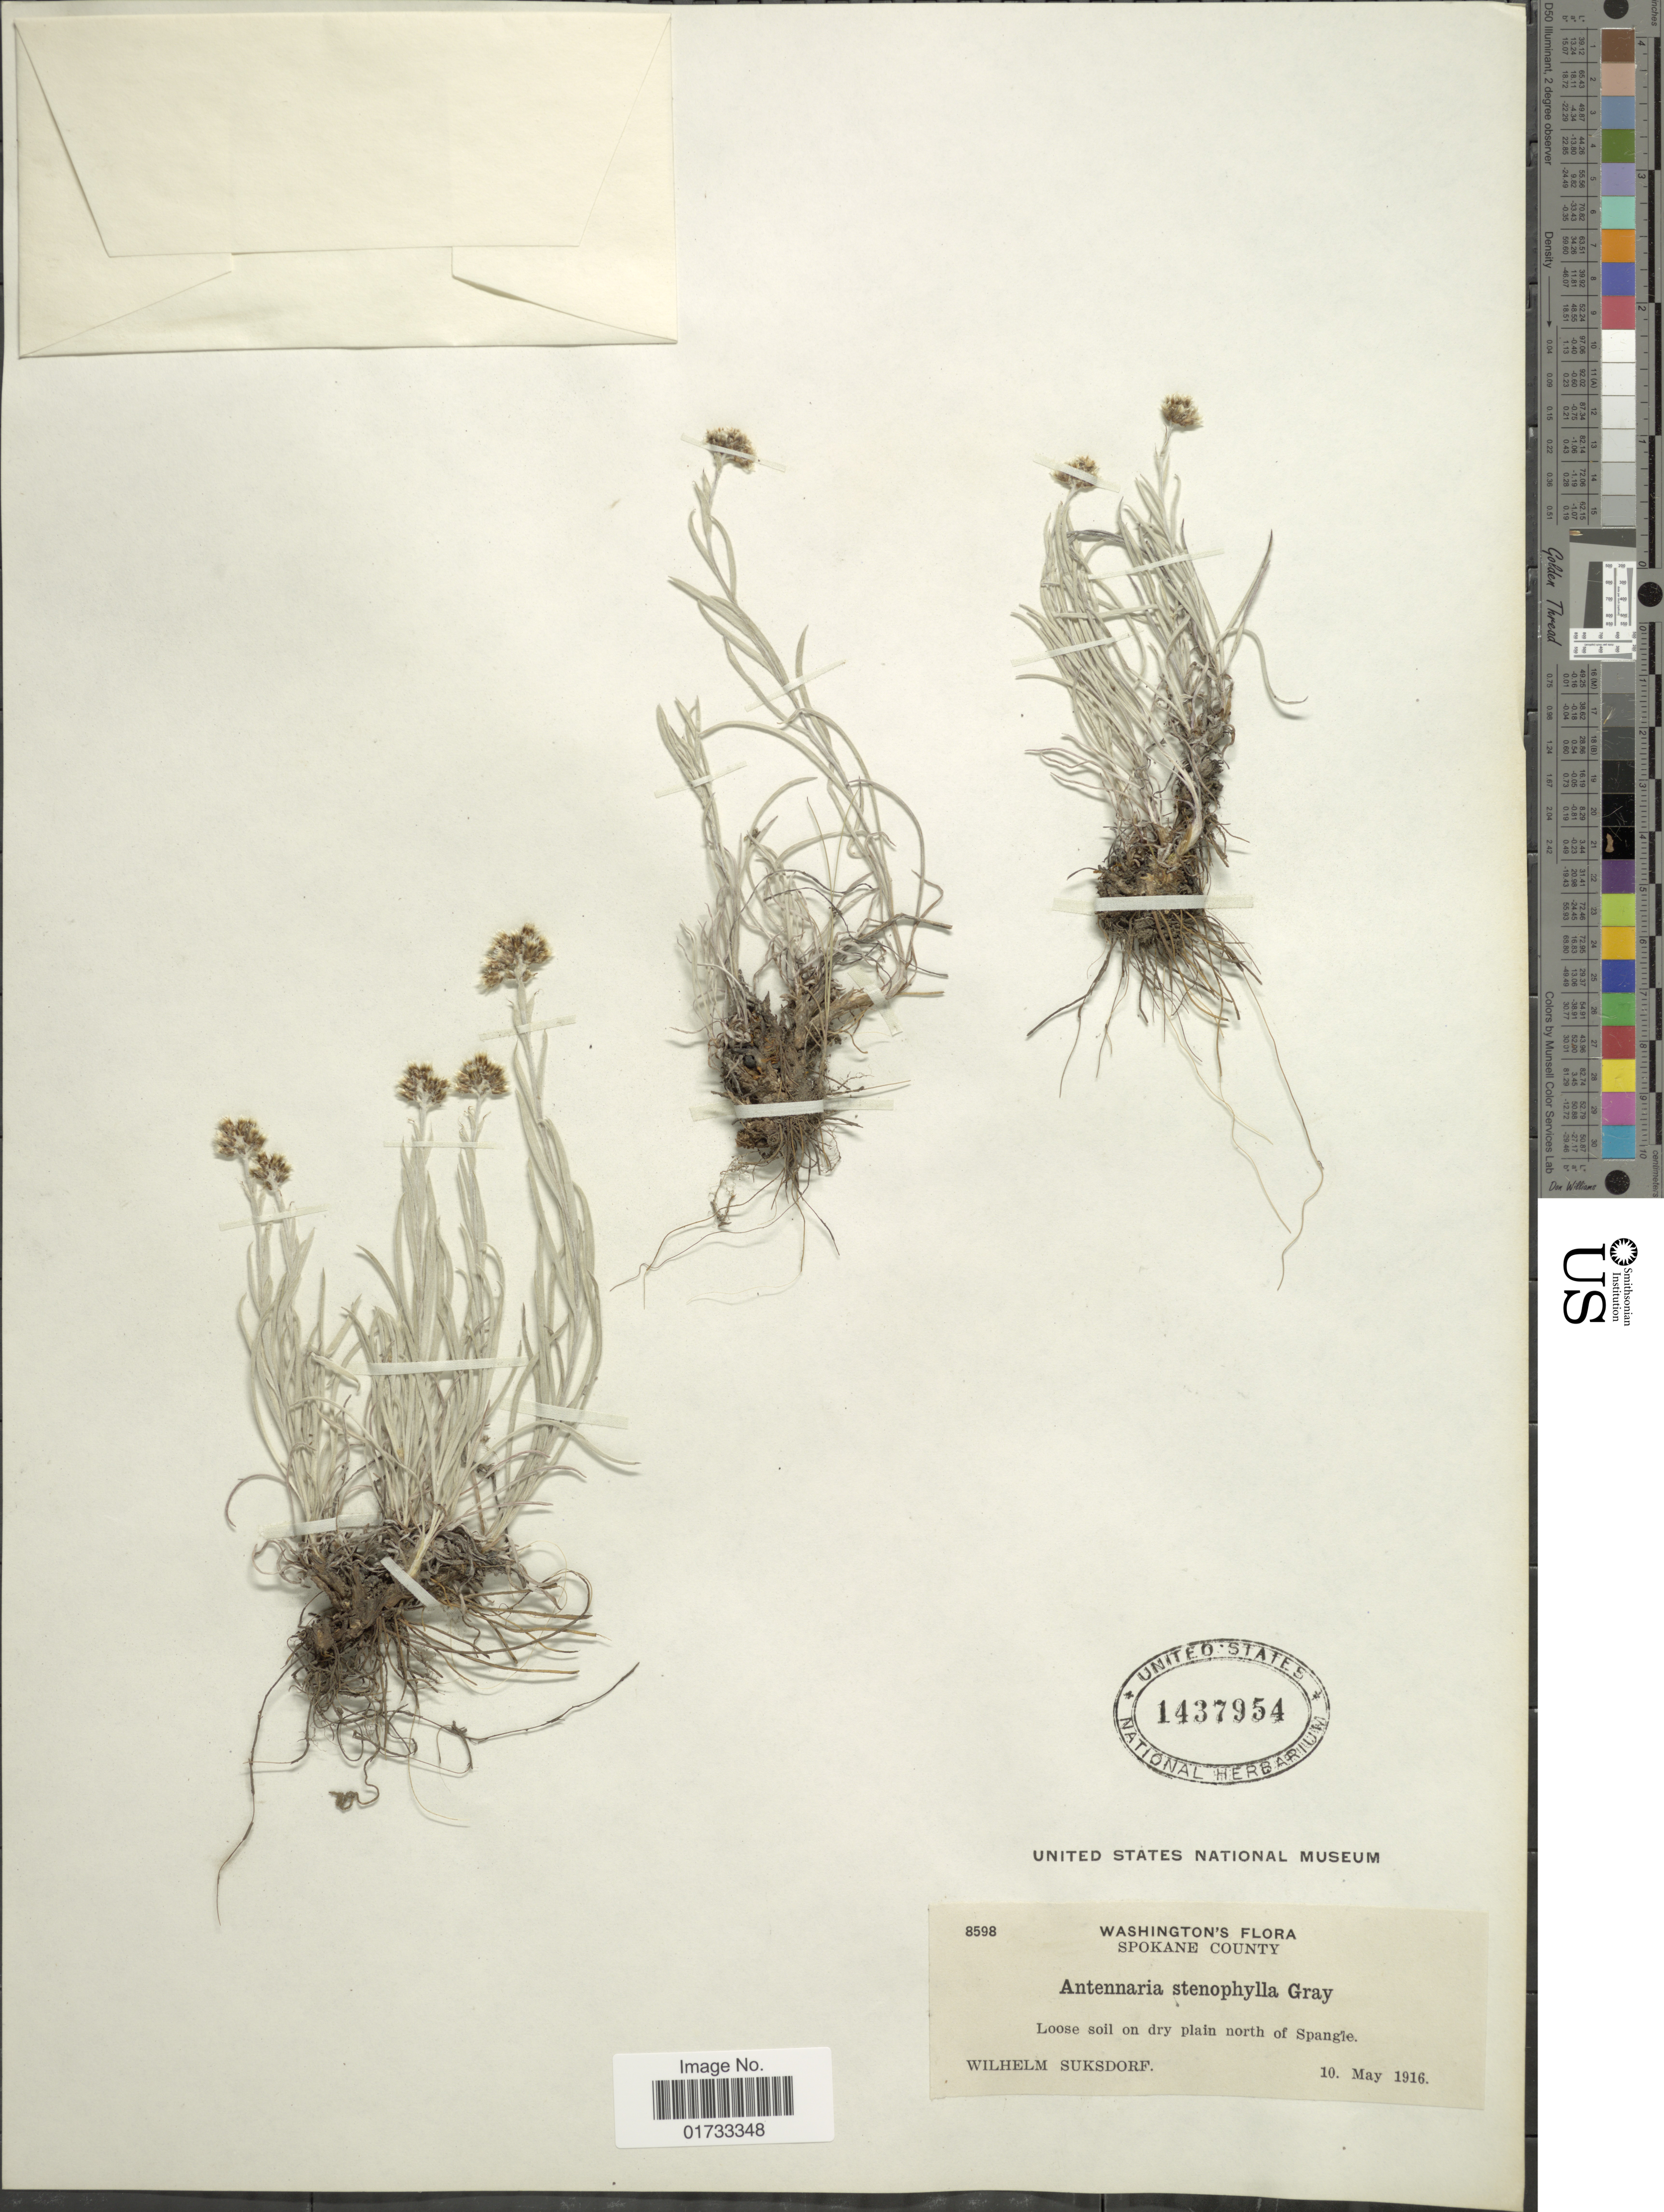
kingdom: Plantae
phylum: Tracheophyta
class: Magnoliopsida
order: Asterales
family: Asteraceae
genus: Antennaria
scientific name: Antennaria stenophylla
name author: (A. Gray) A. Gray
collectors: W. N. Suksdorf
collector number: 8598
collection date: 1916-05-10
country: United States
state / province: Washington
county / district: Spokane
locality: Spokane County, loose soil on dry plain north of Spang'le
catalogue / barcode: US 1437954